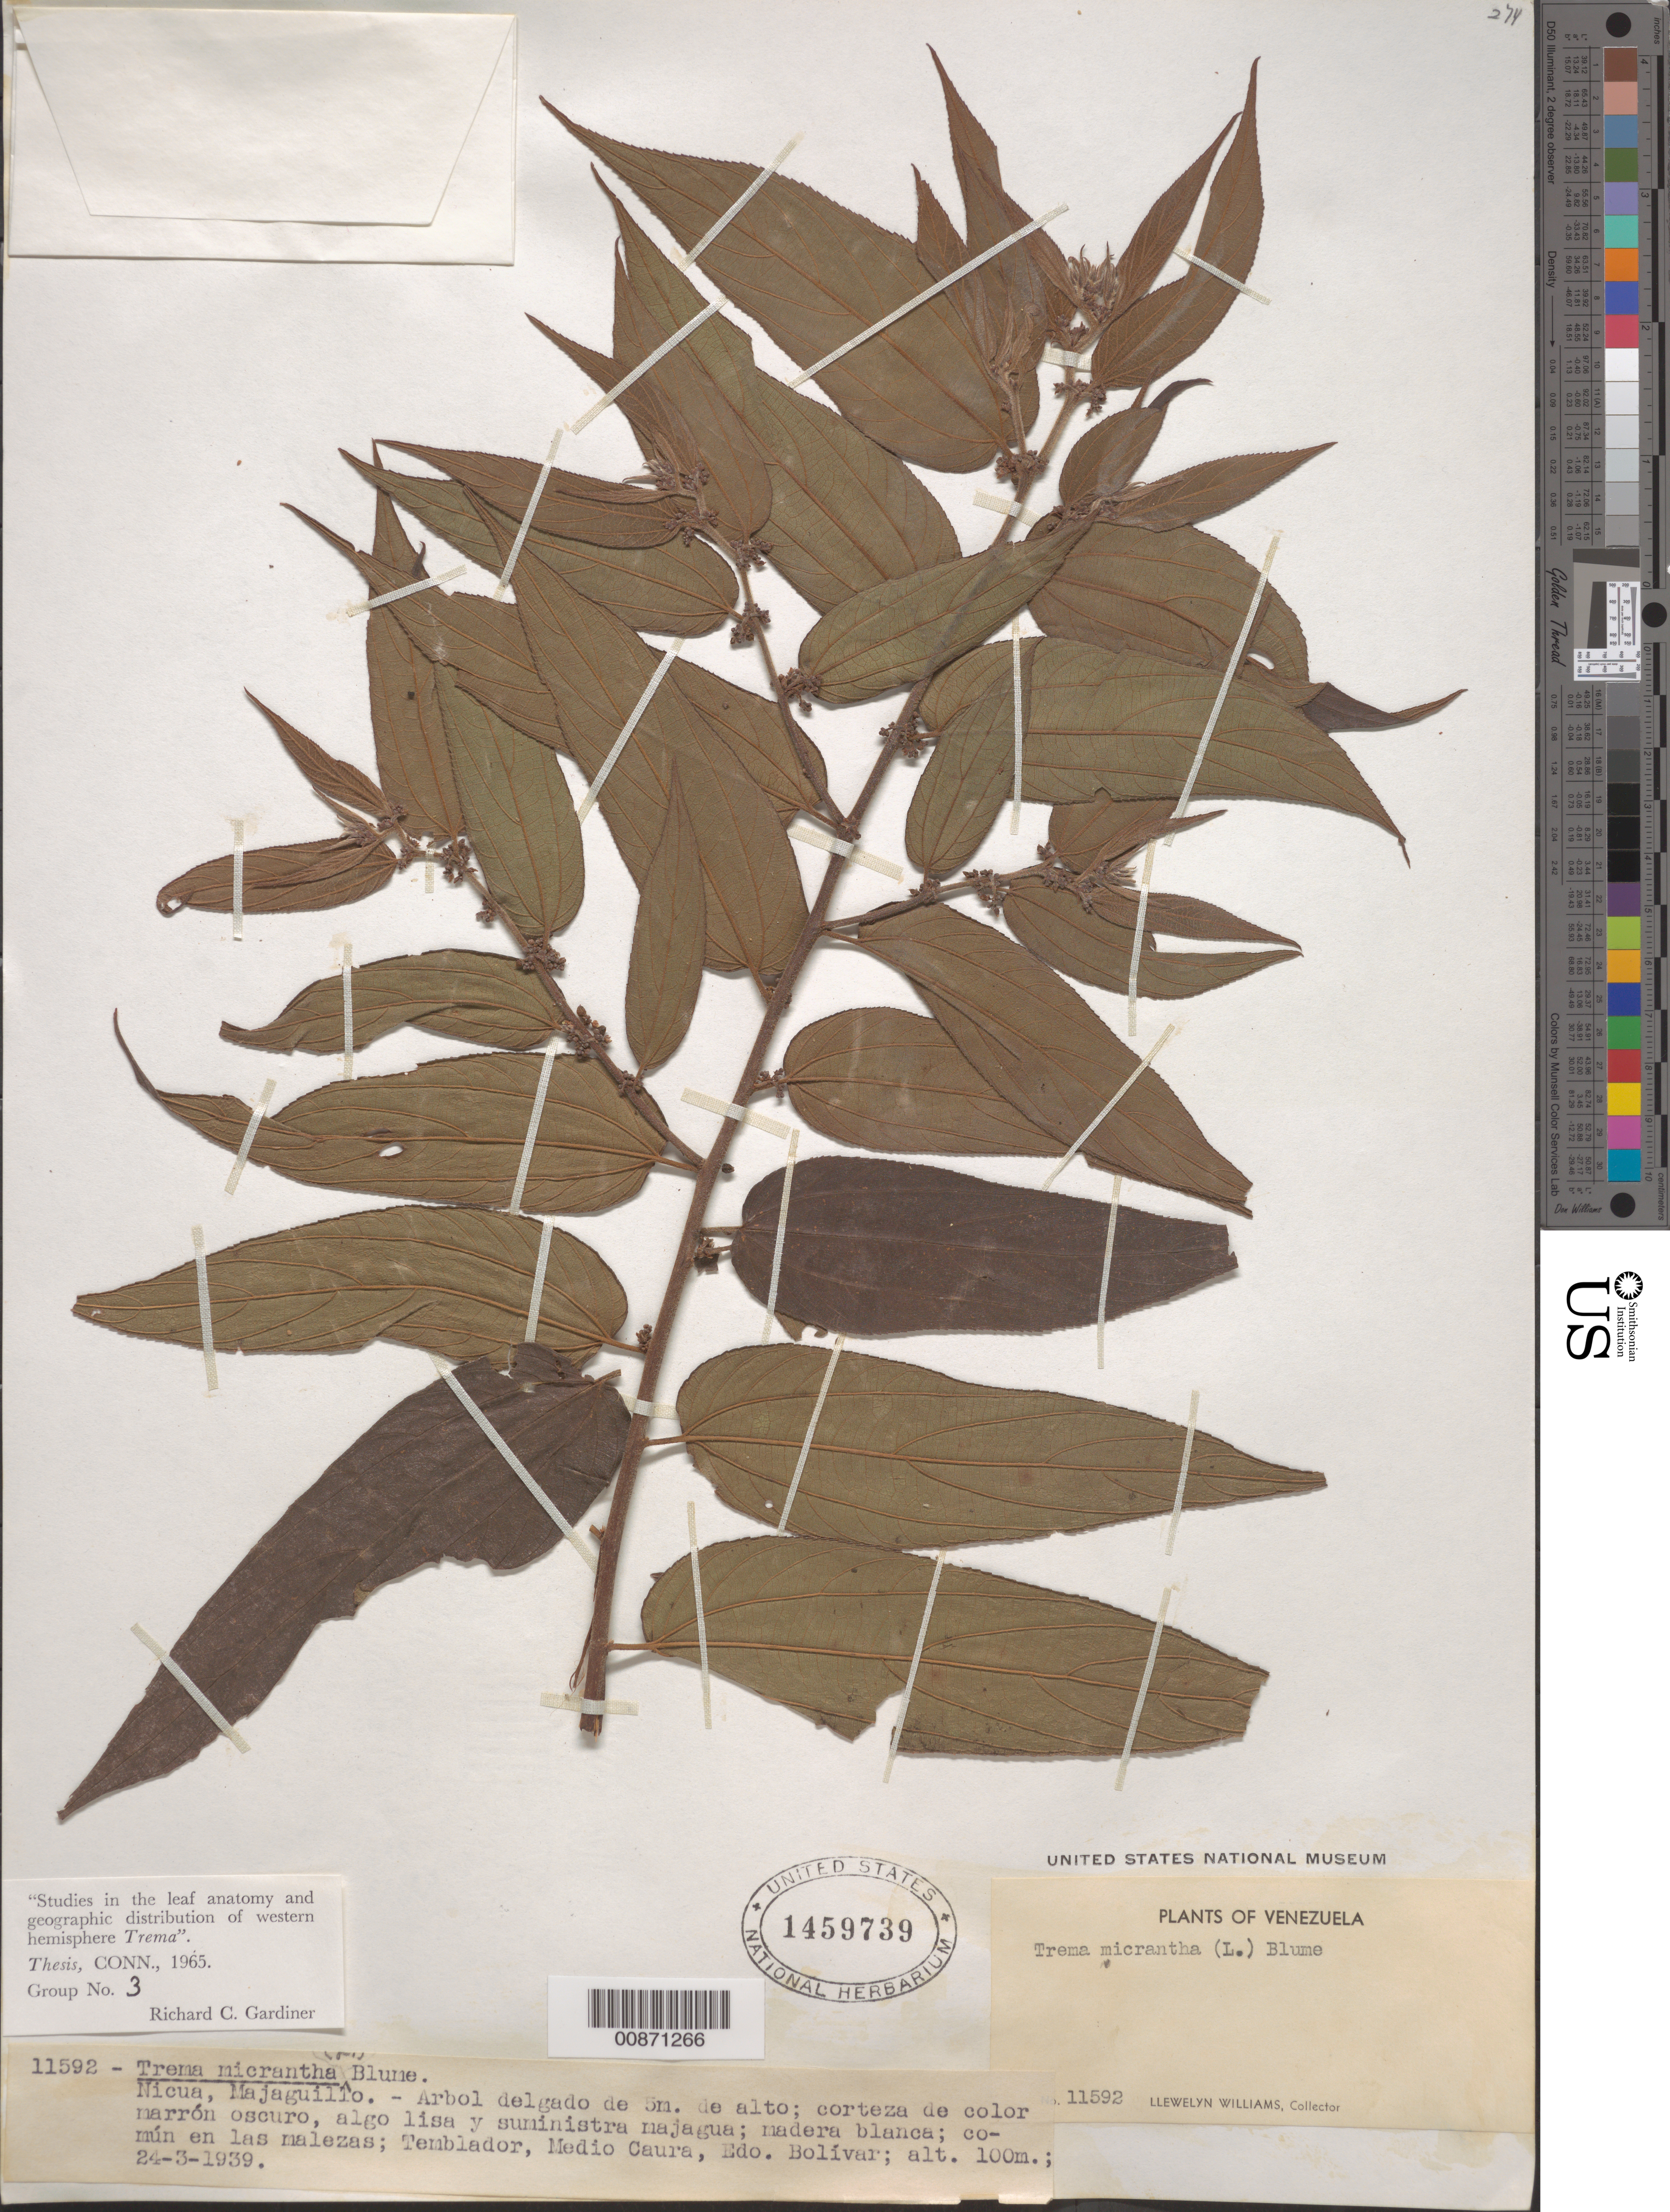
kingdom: Plantae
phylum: Tracheophyta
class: Magnoliopsida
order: Rosales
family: Cannabaceae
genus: Trema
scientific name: Trema micranthum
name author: (L.) Blume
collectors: Ll. Williams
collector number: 11592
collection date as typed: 24-Mar-39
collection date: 1939-03-24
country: Venezuela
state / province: Bolívar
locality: Temblador, Medio Caura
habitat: Malezas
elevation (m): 100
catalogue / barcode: US 1459739